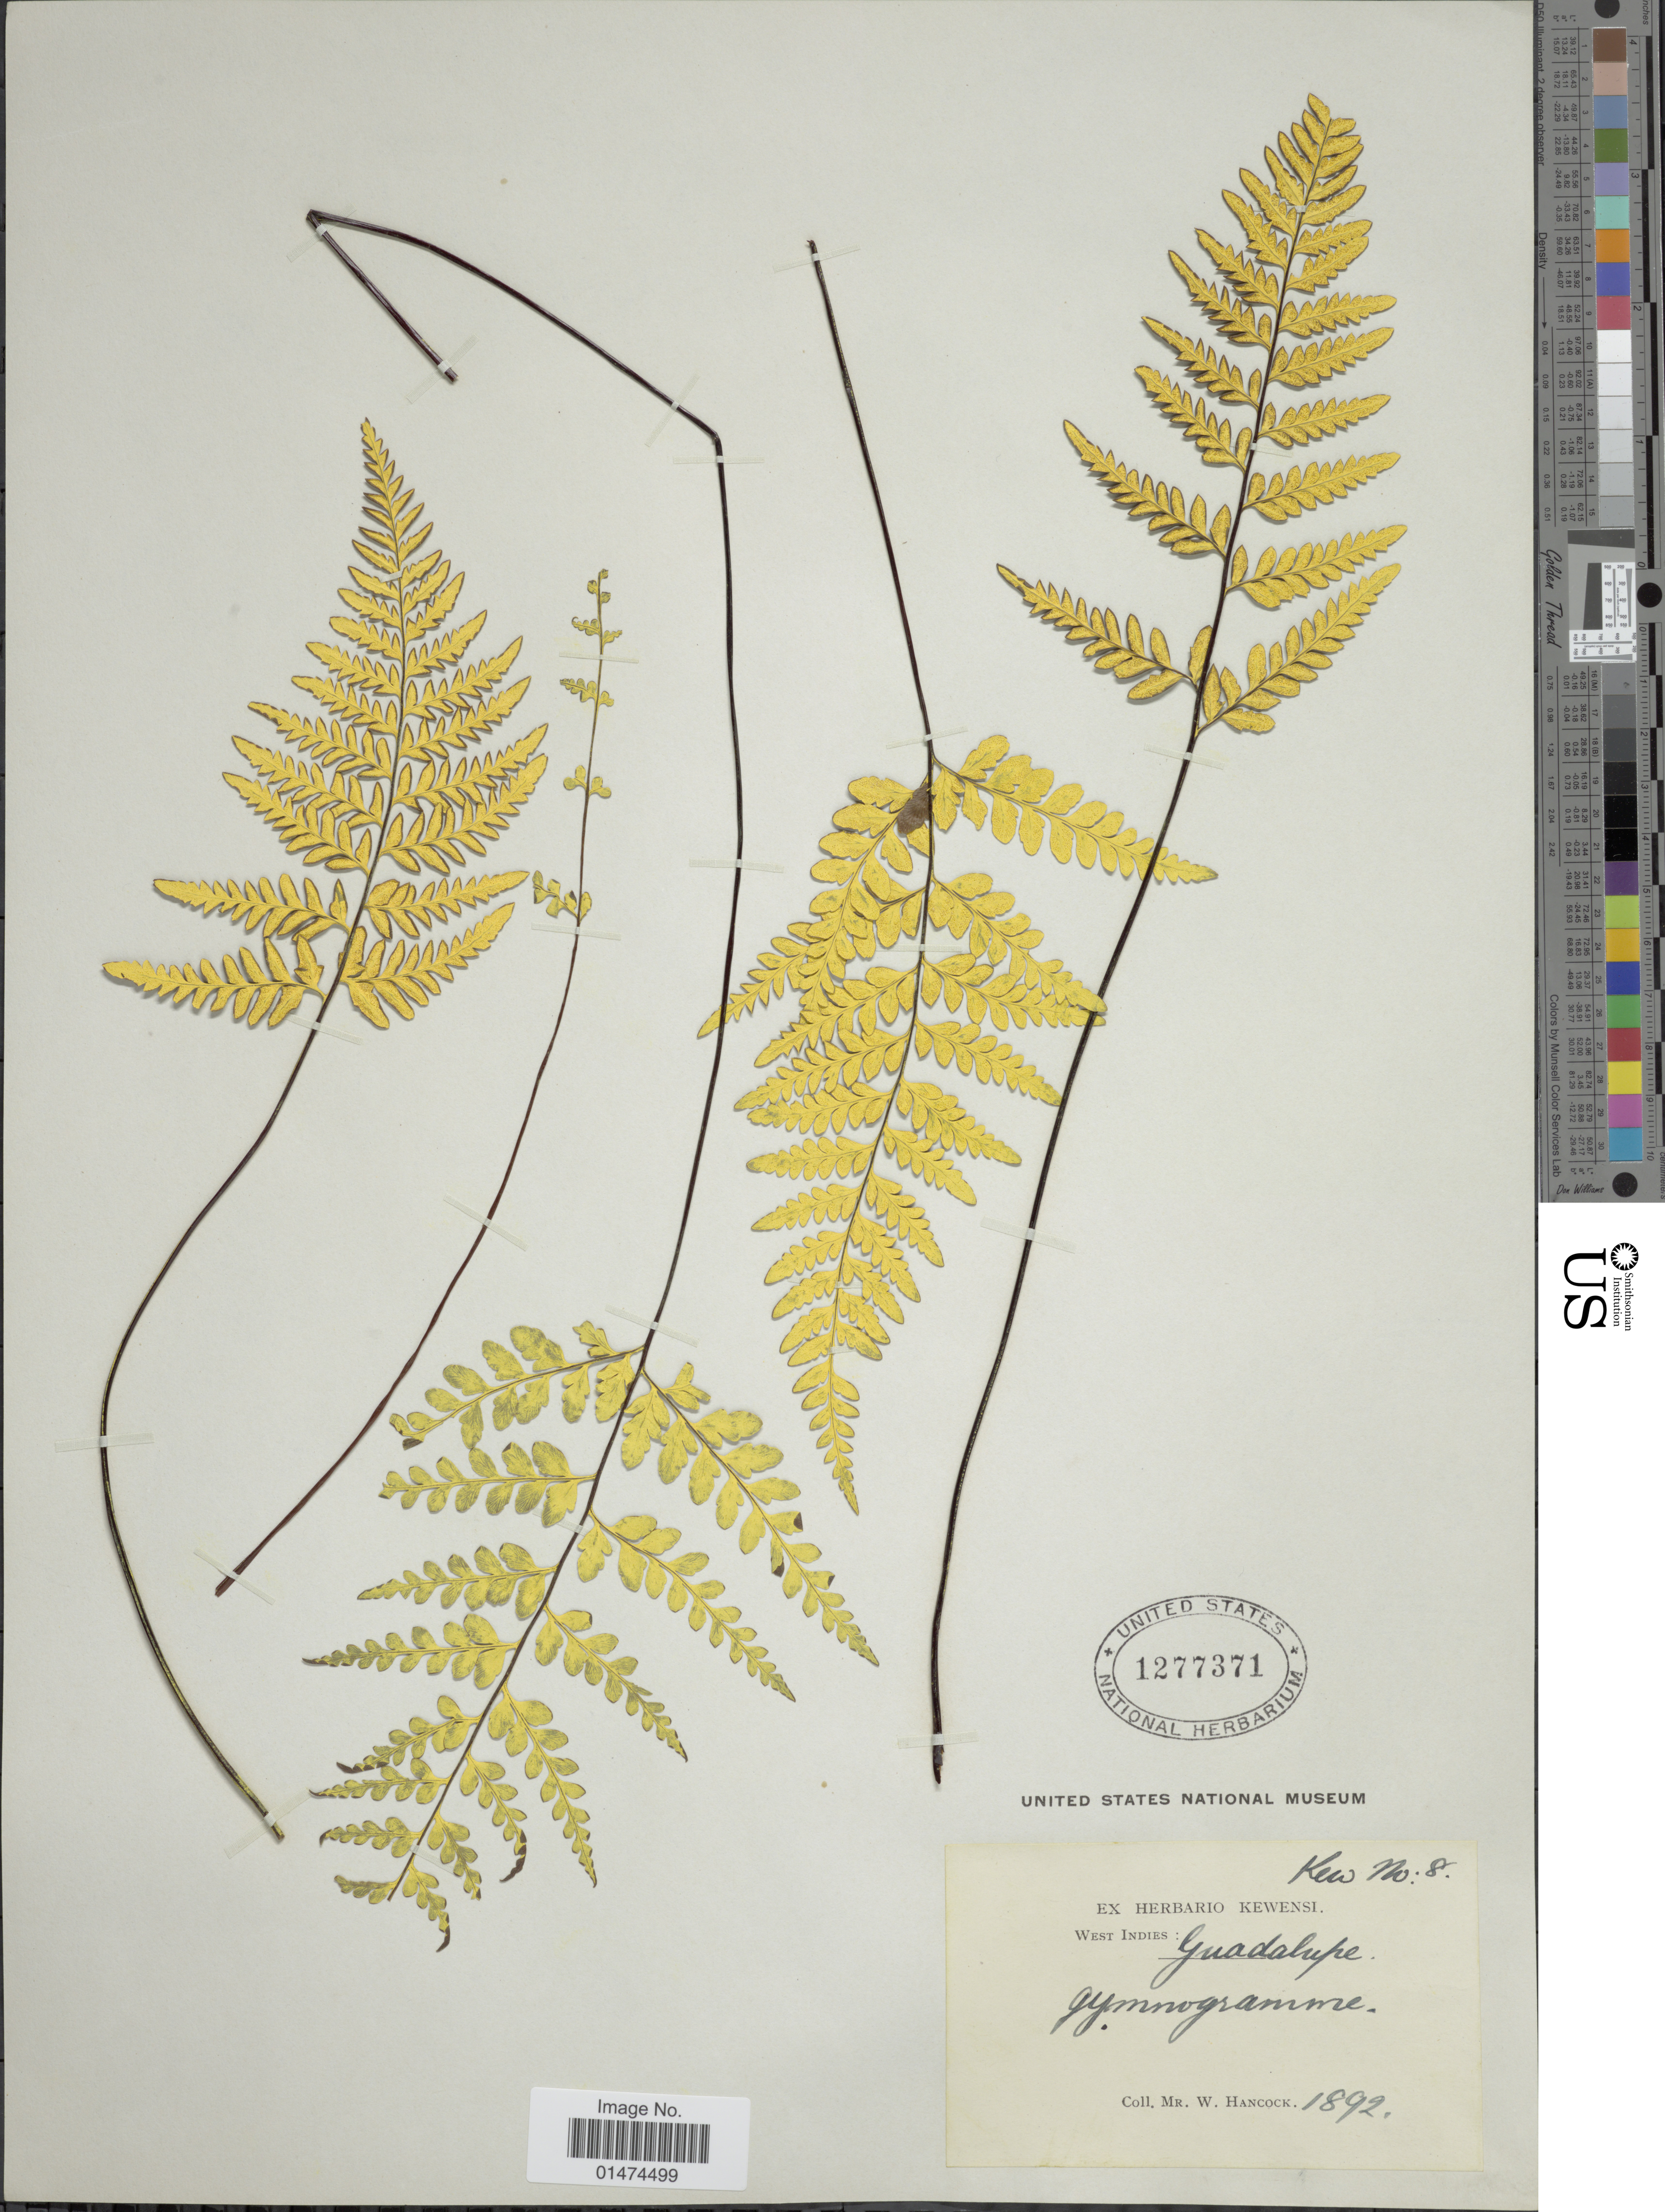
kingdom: Plantae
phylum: Tracheophyta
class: Polypodiopsida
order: Polypodiales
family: Pteridaceae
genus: Pityrogramma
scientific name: Pityrogramma chrysophylla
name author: (Sw.) Link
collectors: W. Hancock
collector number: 8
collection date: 1892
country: Guadeloupe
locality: Guadelope, West Indies.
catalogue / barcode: US 1277371